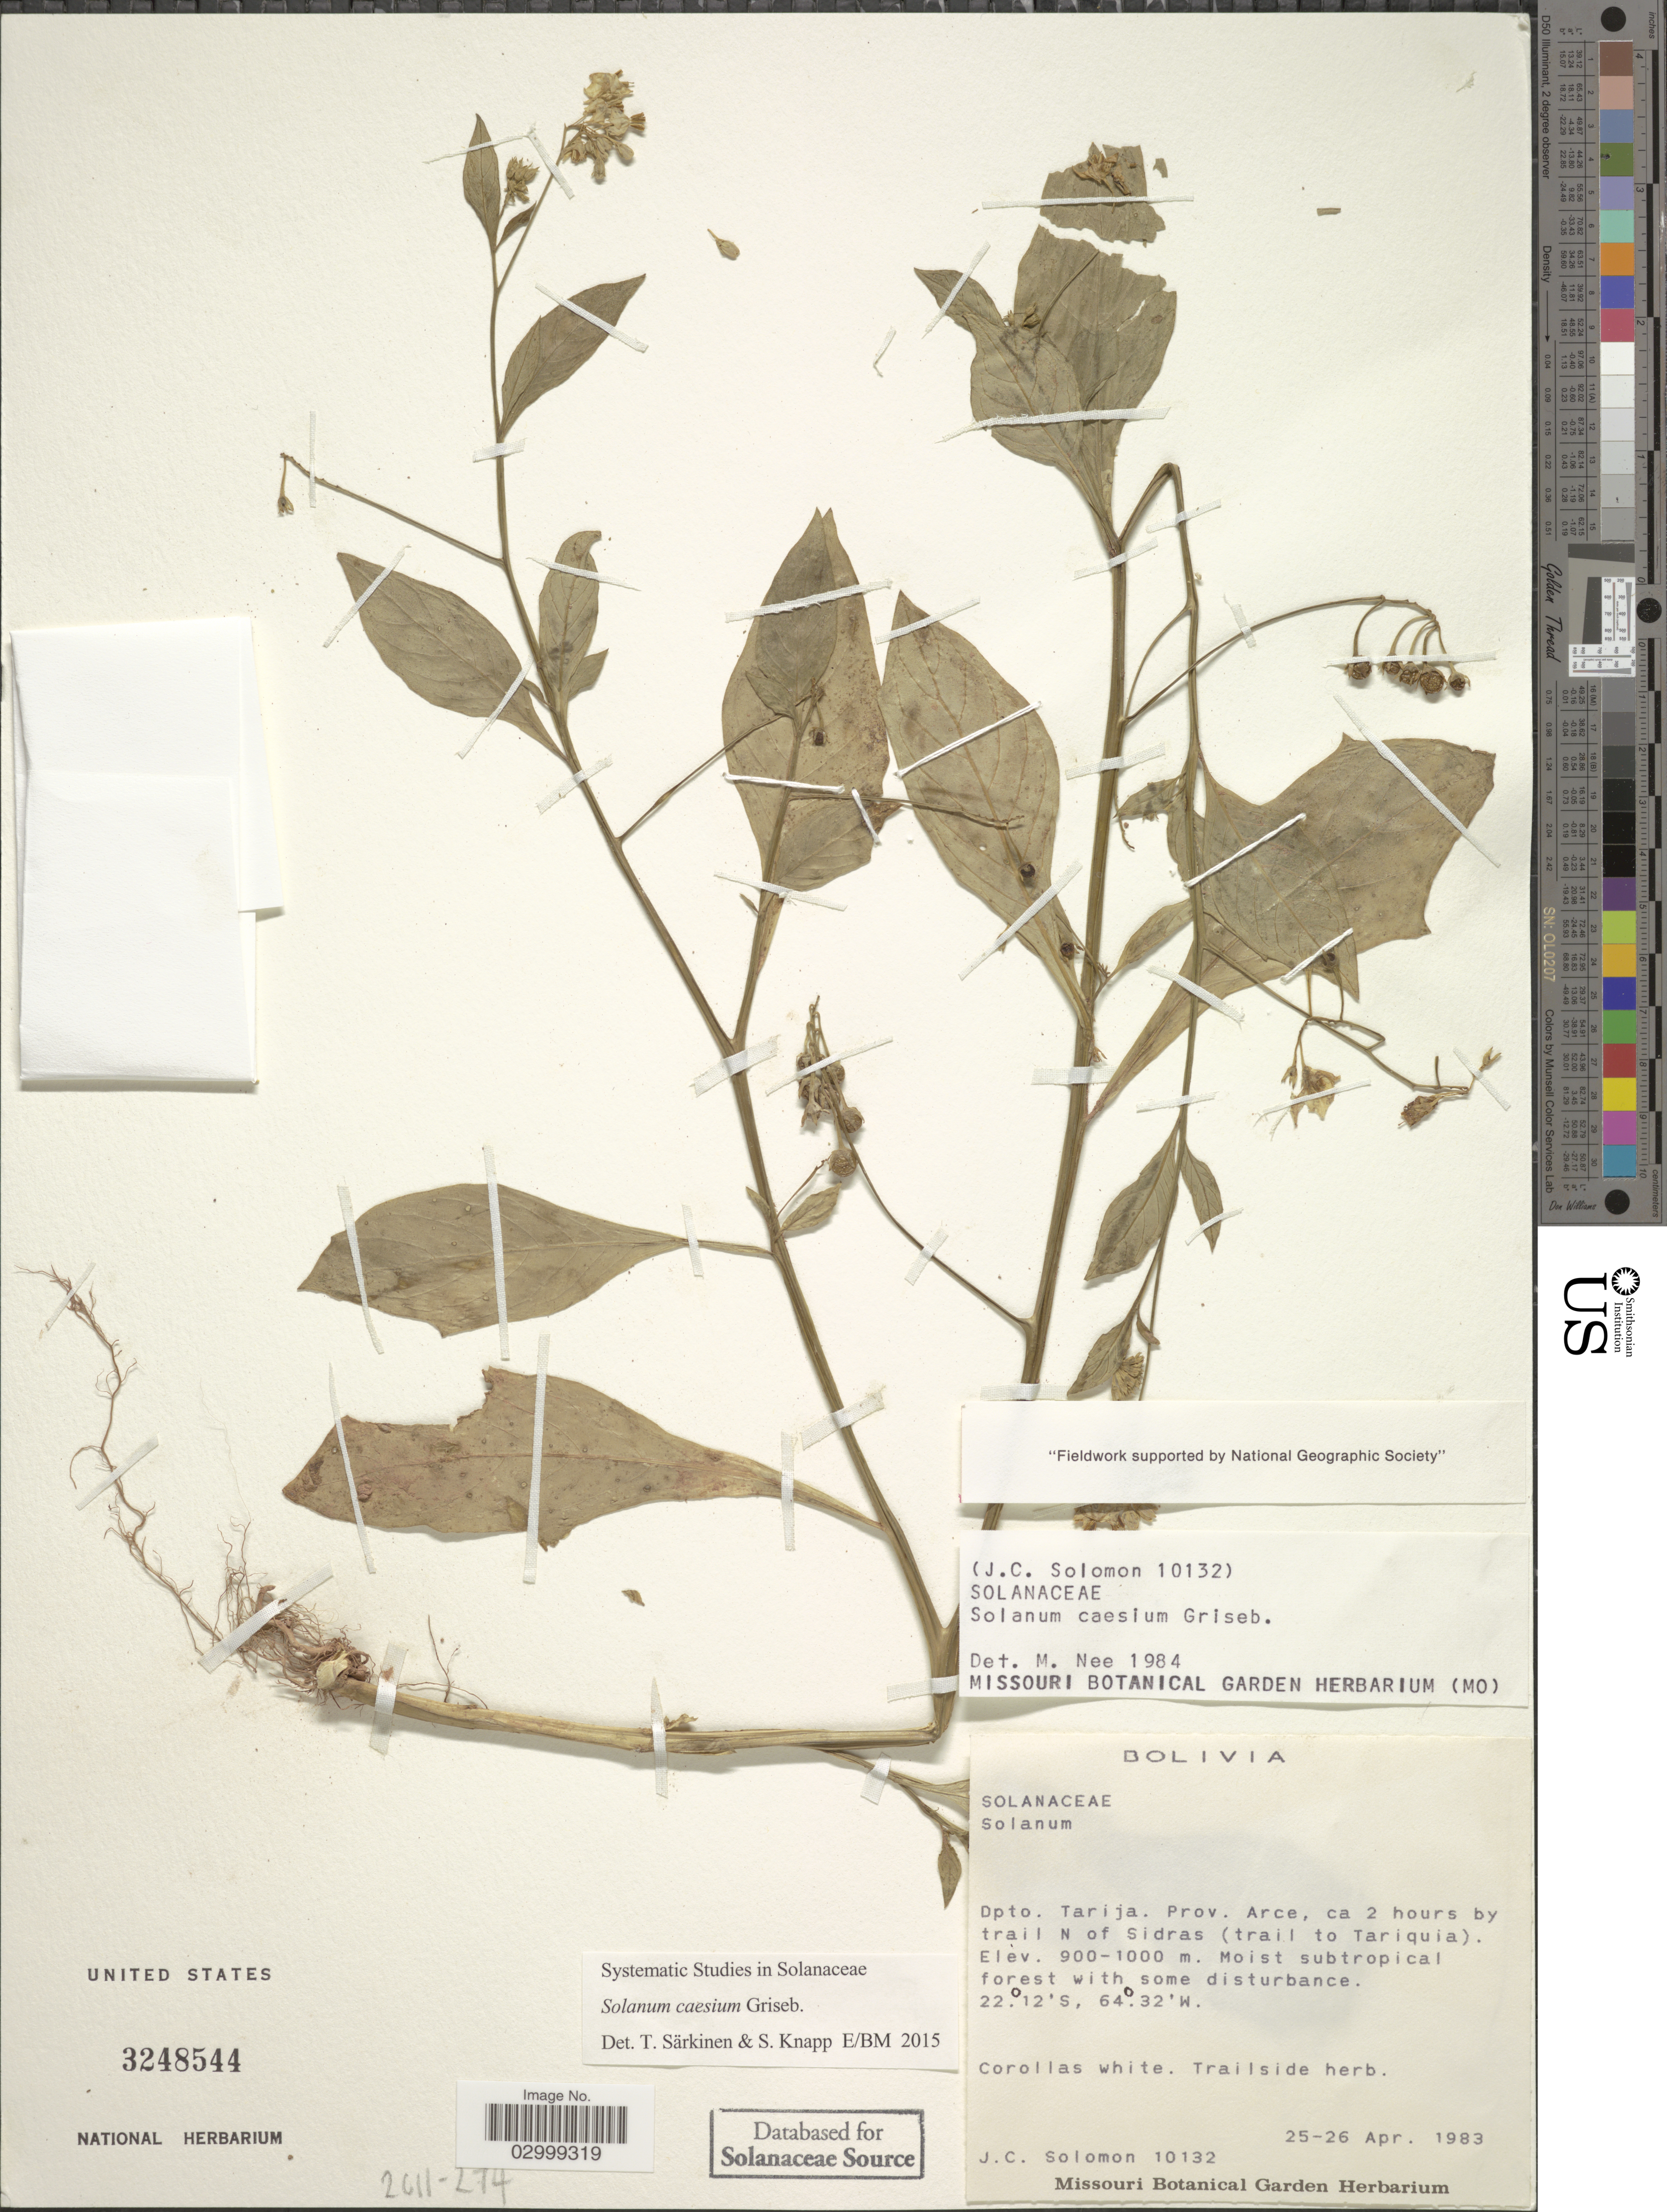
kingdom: Plantae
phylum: Tracheophyta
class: Magnoliopsida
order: Solanales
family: Solanaceae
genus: Solanum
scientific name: Solanum caesium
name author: Griseb.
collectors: J. C. Solomon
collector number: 10132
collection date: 1983-04-25/1983-04-26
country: Bolivia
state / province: Tarija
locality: Dpto. Tarija, Prov. Arce, ca 2 hours by trail N of Sidras (trail to Tariquia).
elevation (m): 900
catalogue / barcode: US 3248544